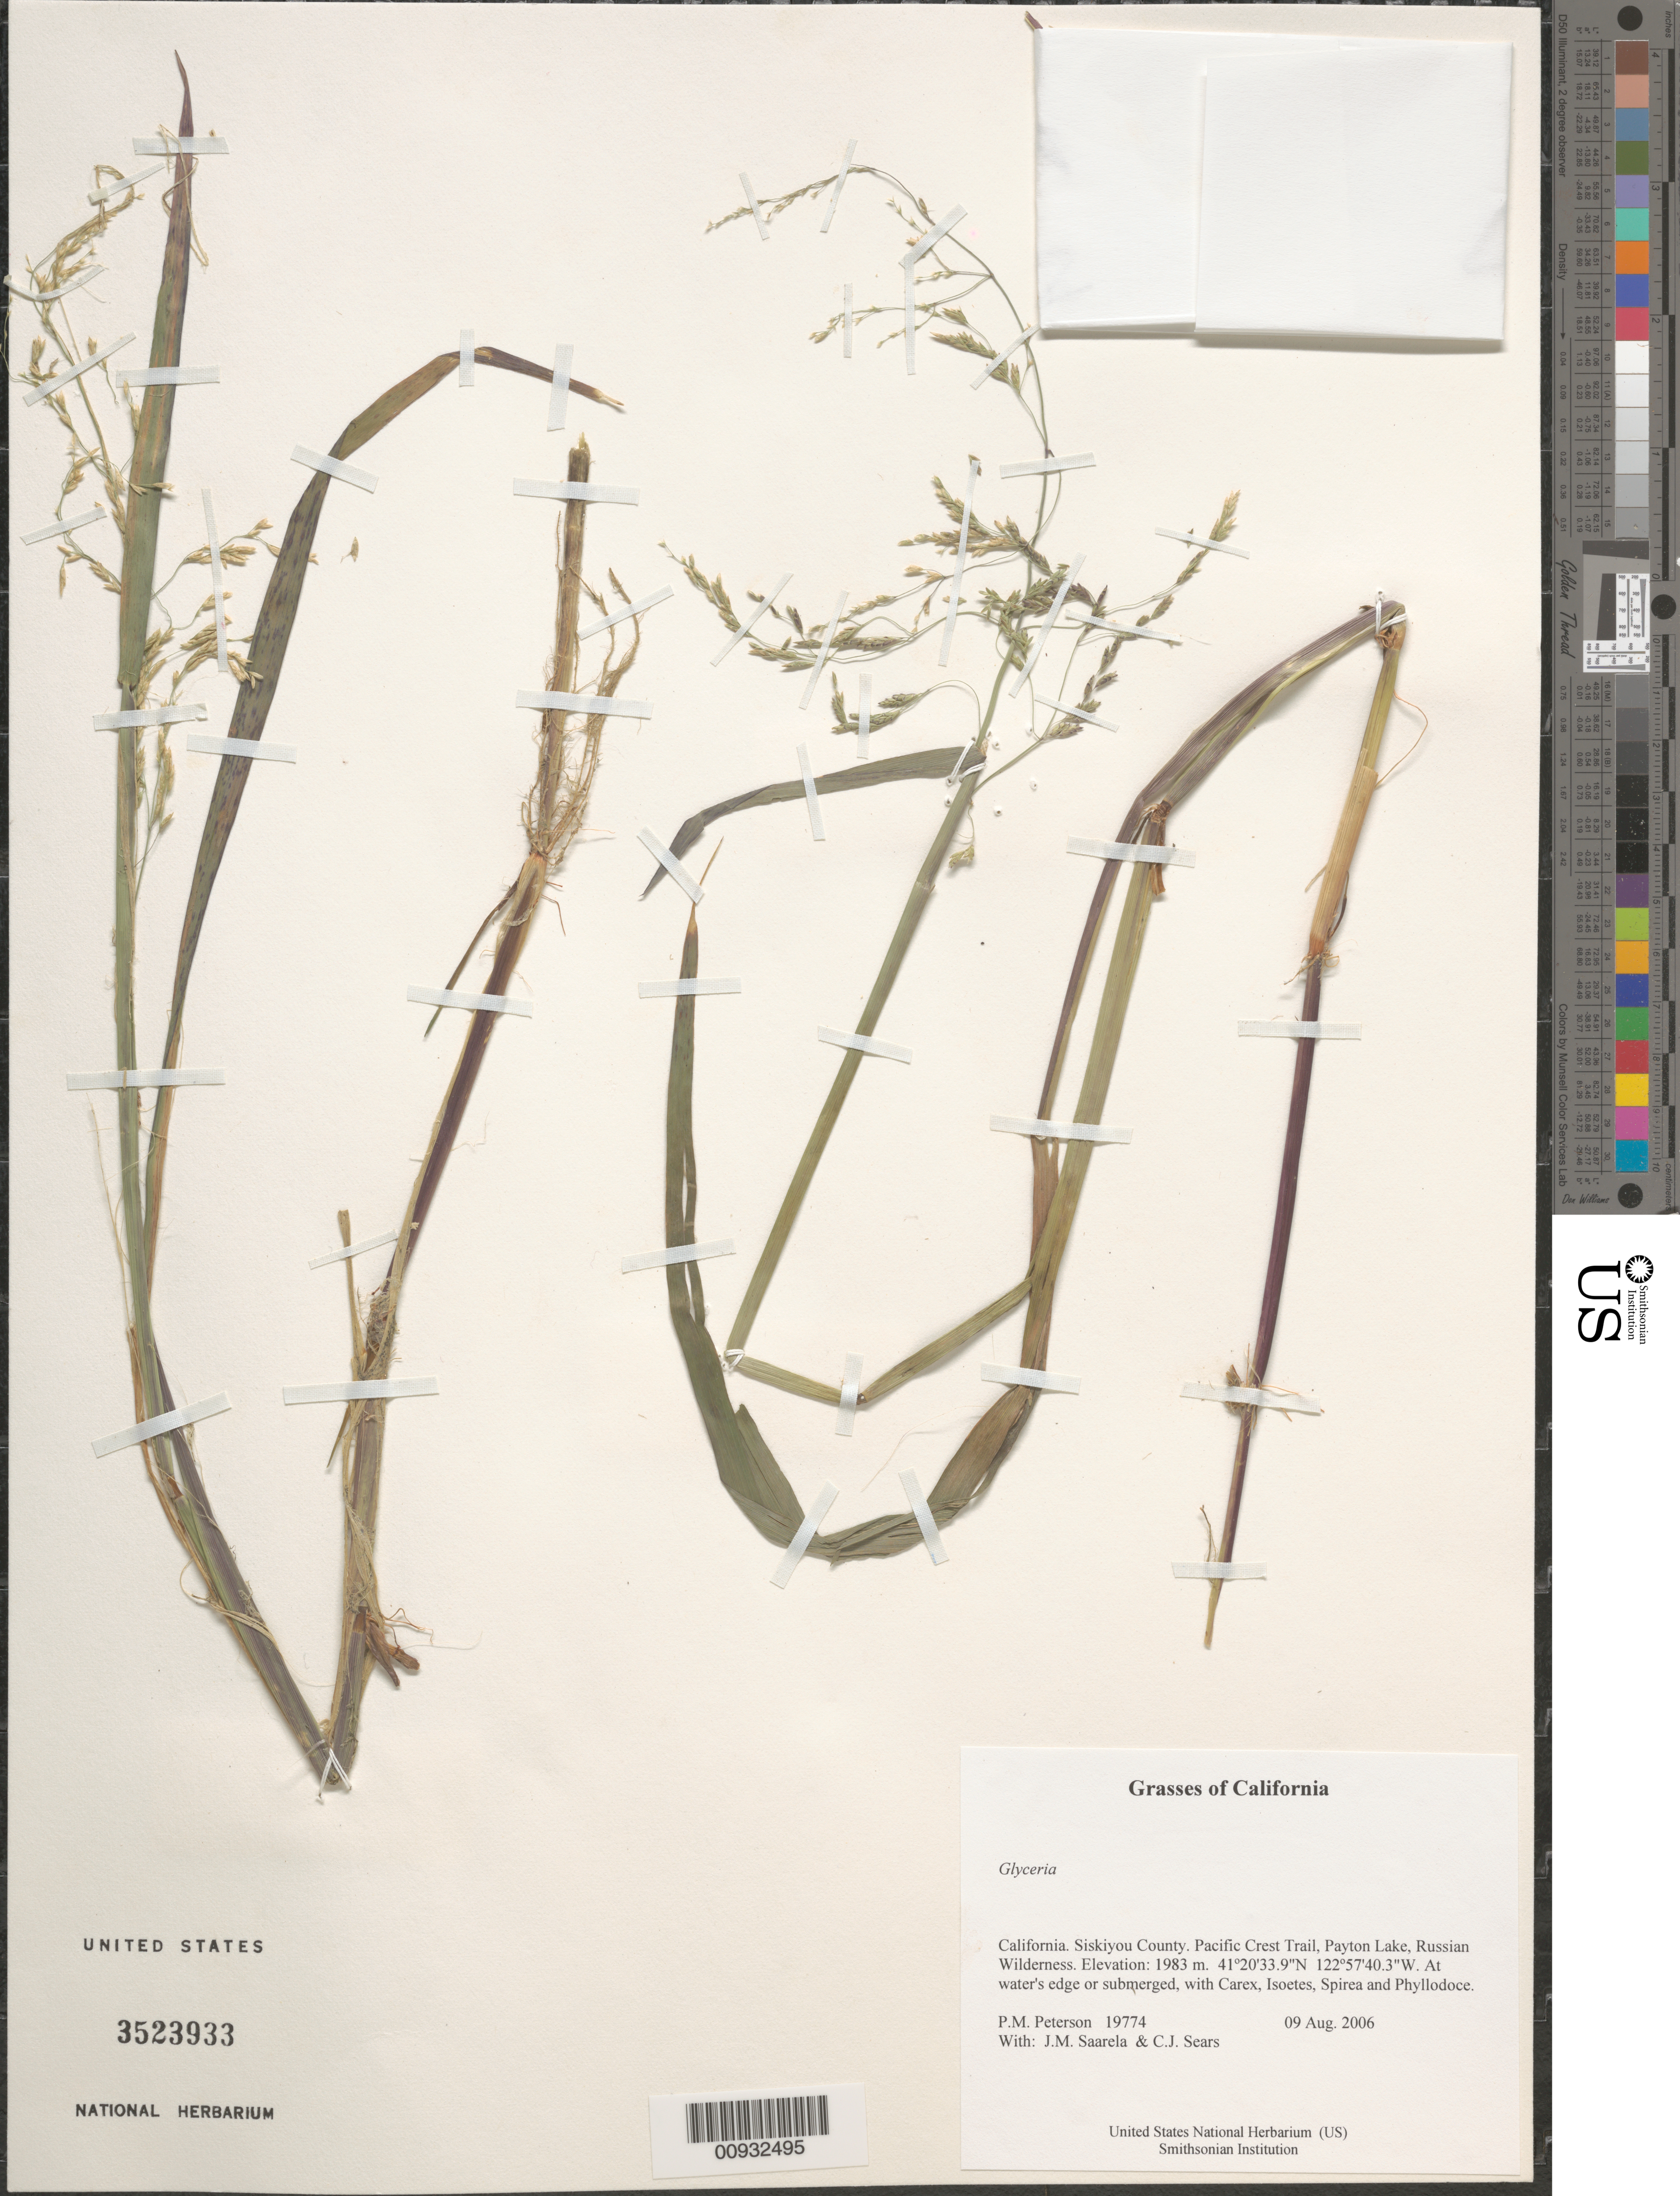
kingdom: Plantae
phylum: Tracheophyta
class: Liliopsida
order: Poales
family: Poaceae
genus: Glyceria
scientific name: Glyceria sp.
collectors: P. M. Peterson, J. Saarela & C. Sears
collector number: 19774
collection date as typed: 09 Aug 2006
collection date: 2006-08-09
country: United States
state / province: California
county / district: Siskiyou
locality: Pacific Crest Trail, Payton Lake, Russian Wilderness.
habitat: At water's edge or submerged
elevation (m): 1983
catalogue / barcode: US 3523933